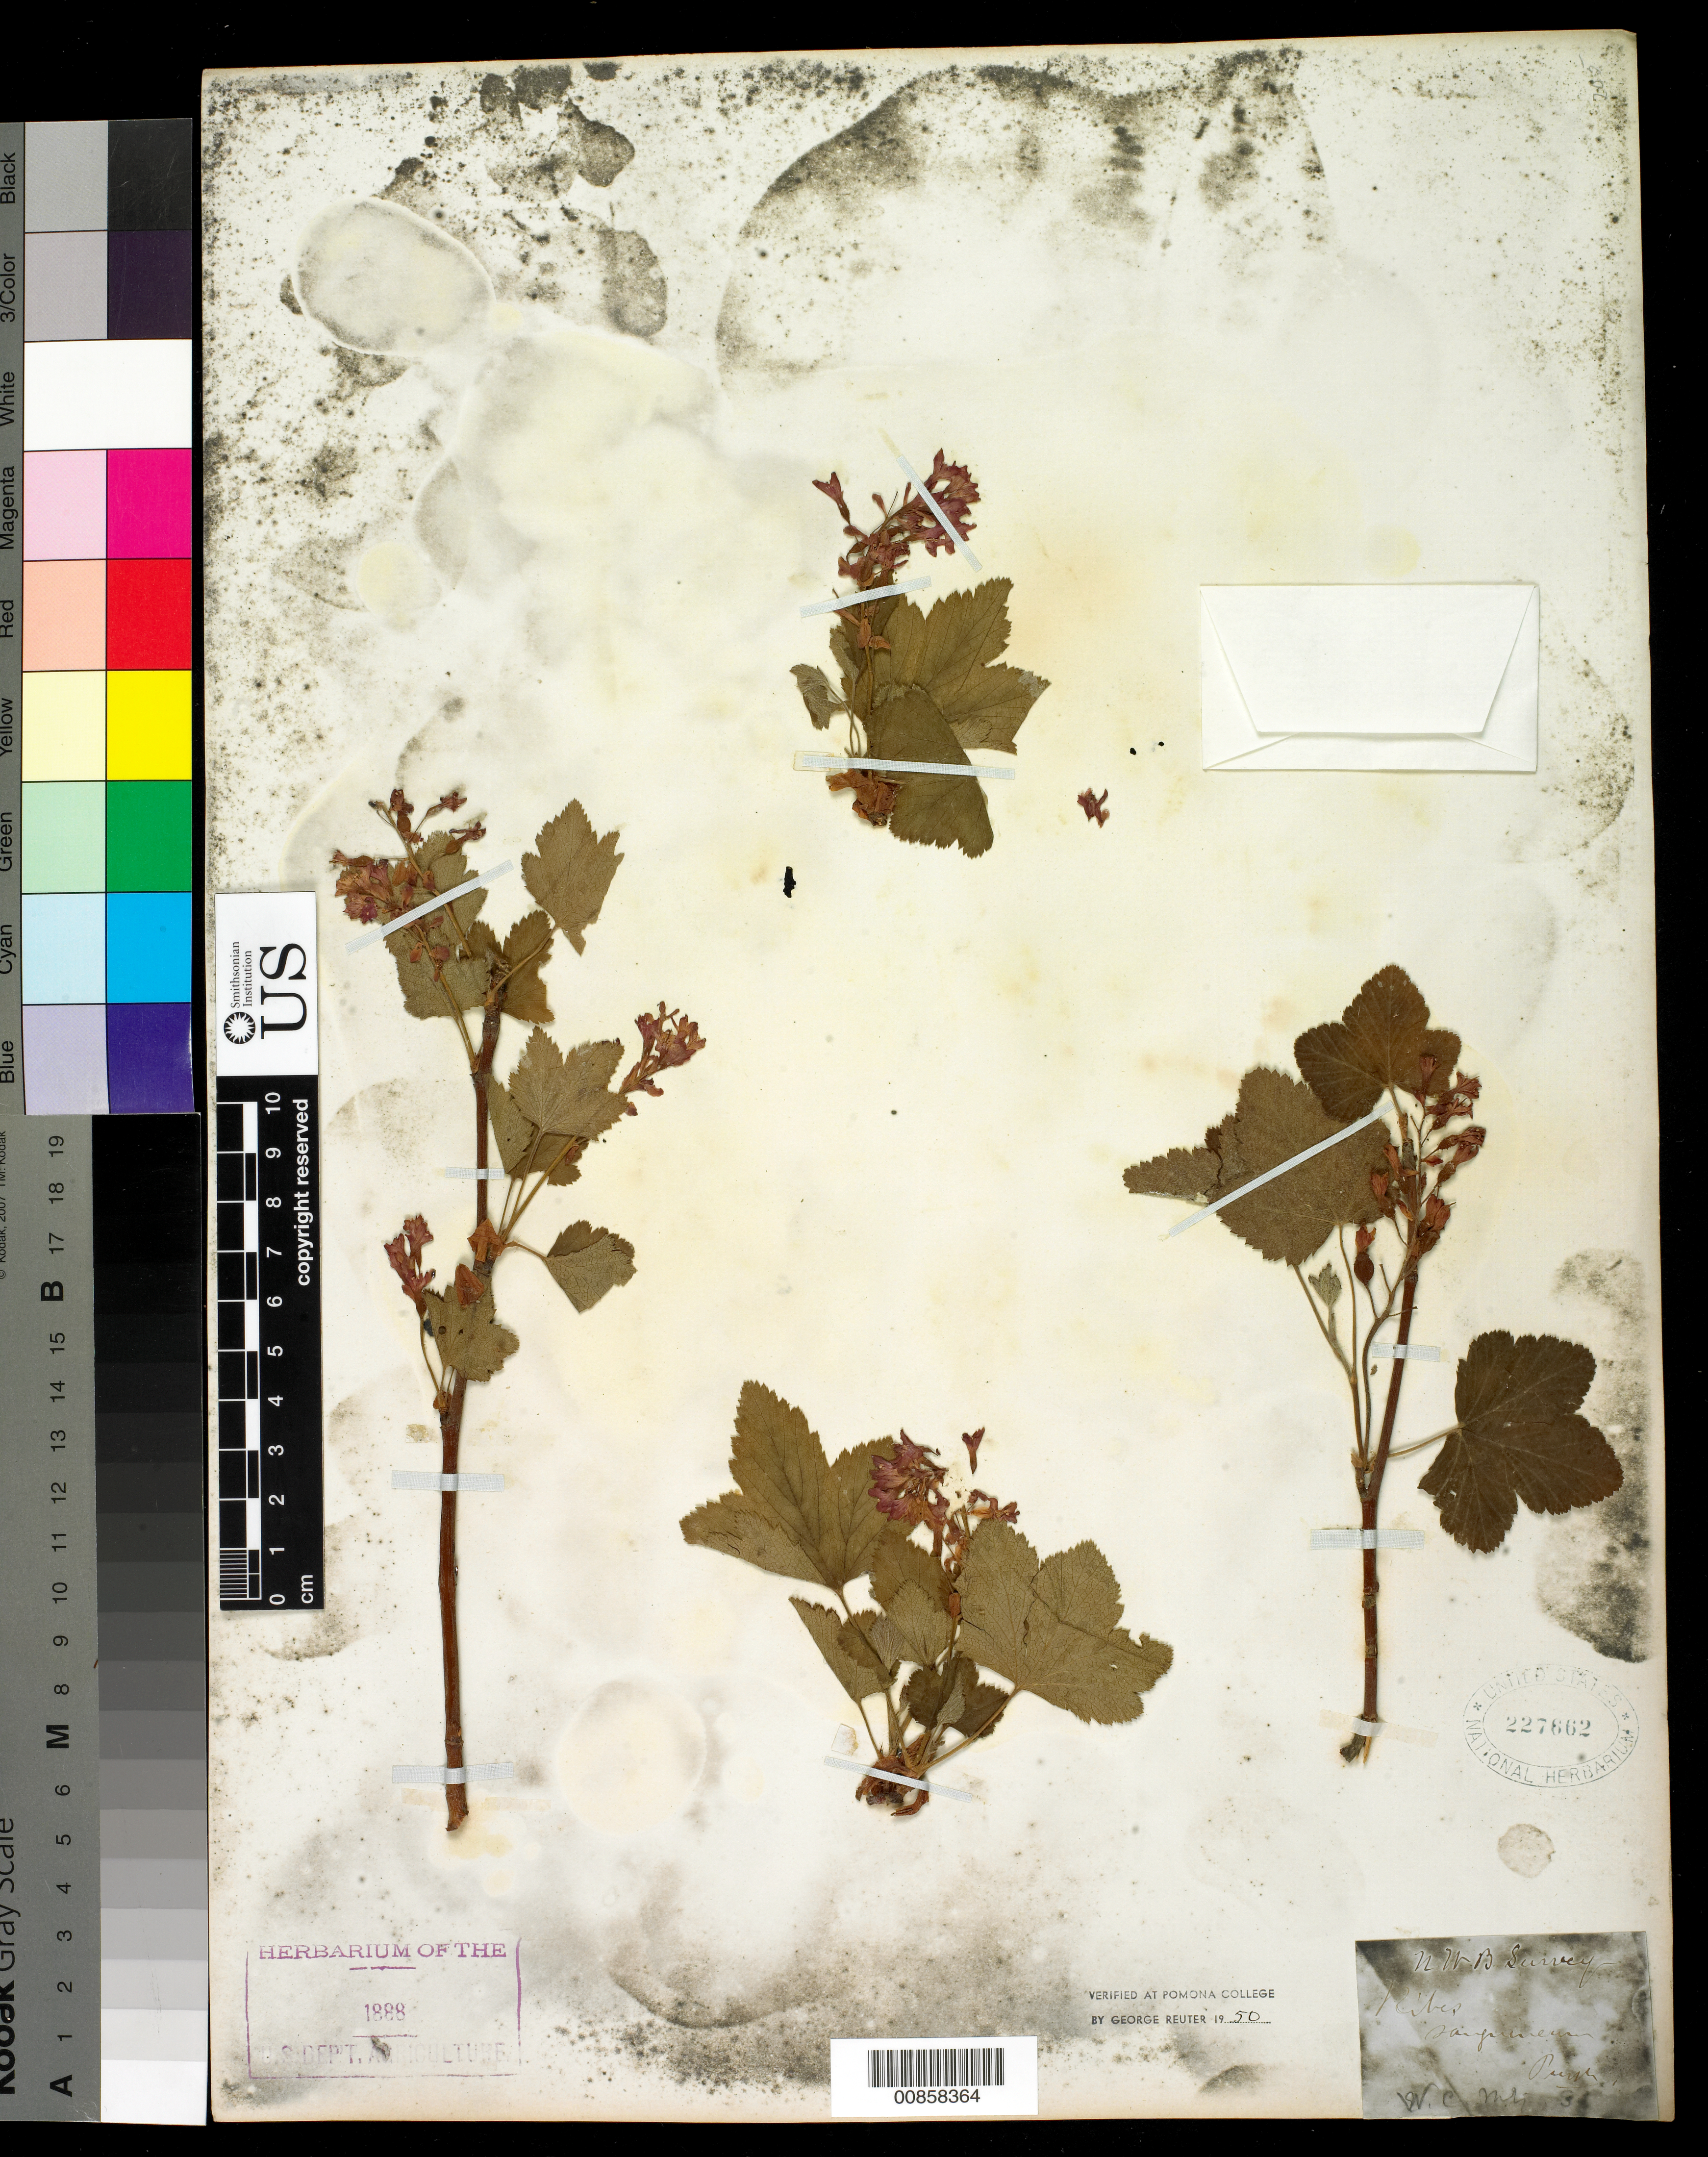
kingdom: Plantae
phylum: Tracheophyta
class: Magnoliopsida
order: Saxifragales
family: Grossulariaceae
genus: Ribes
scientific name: Ribes sanguineum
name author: Pursh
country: United States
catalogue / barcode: US 227662